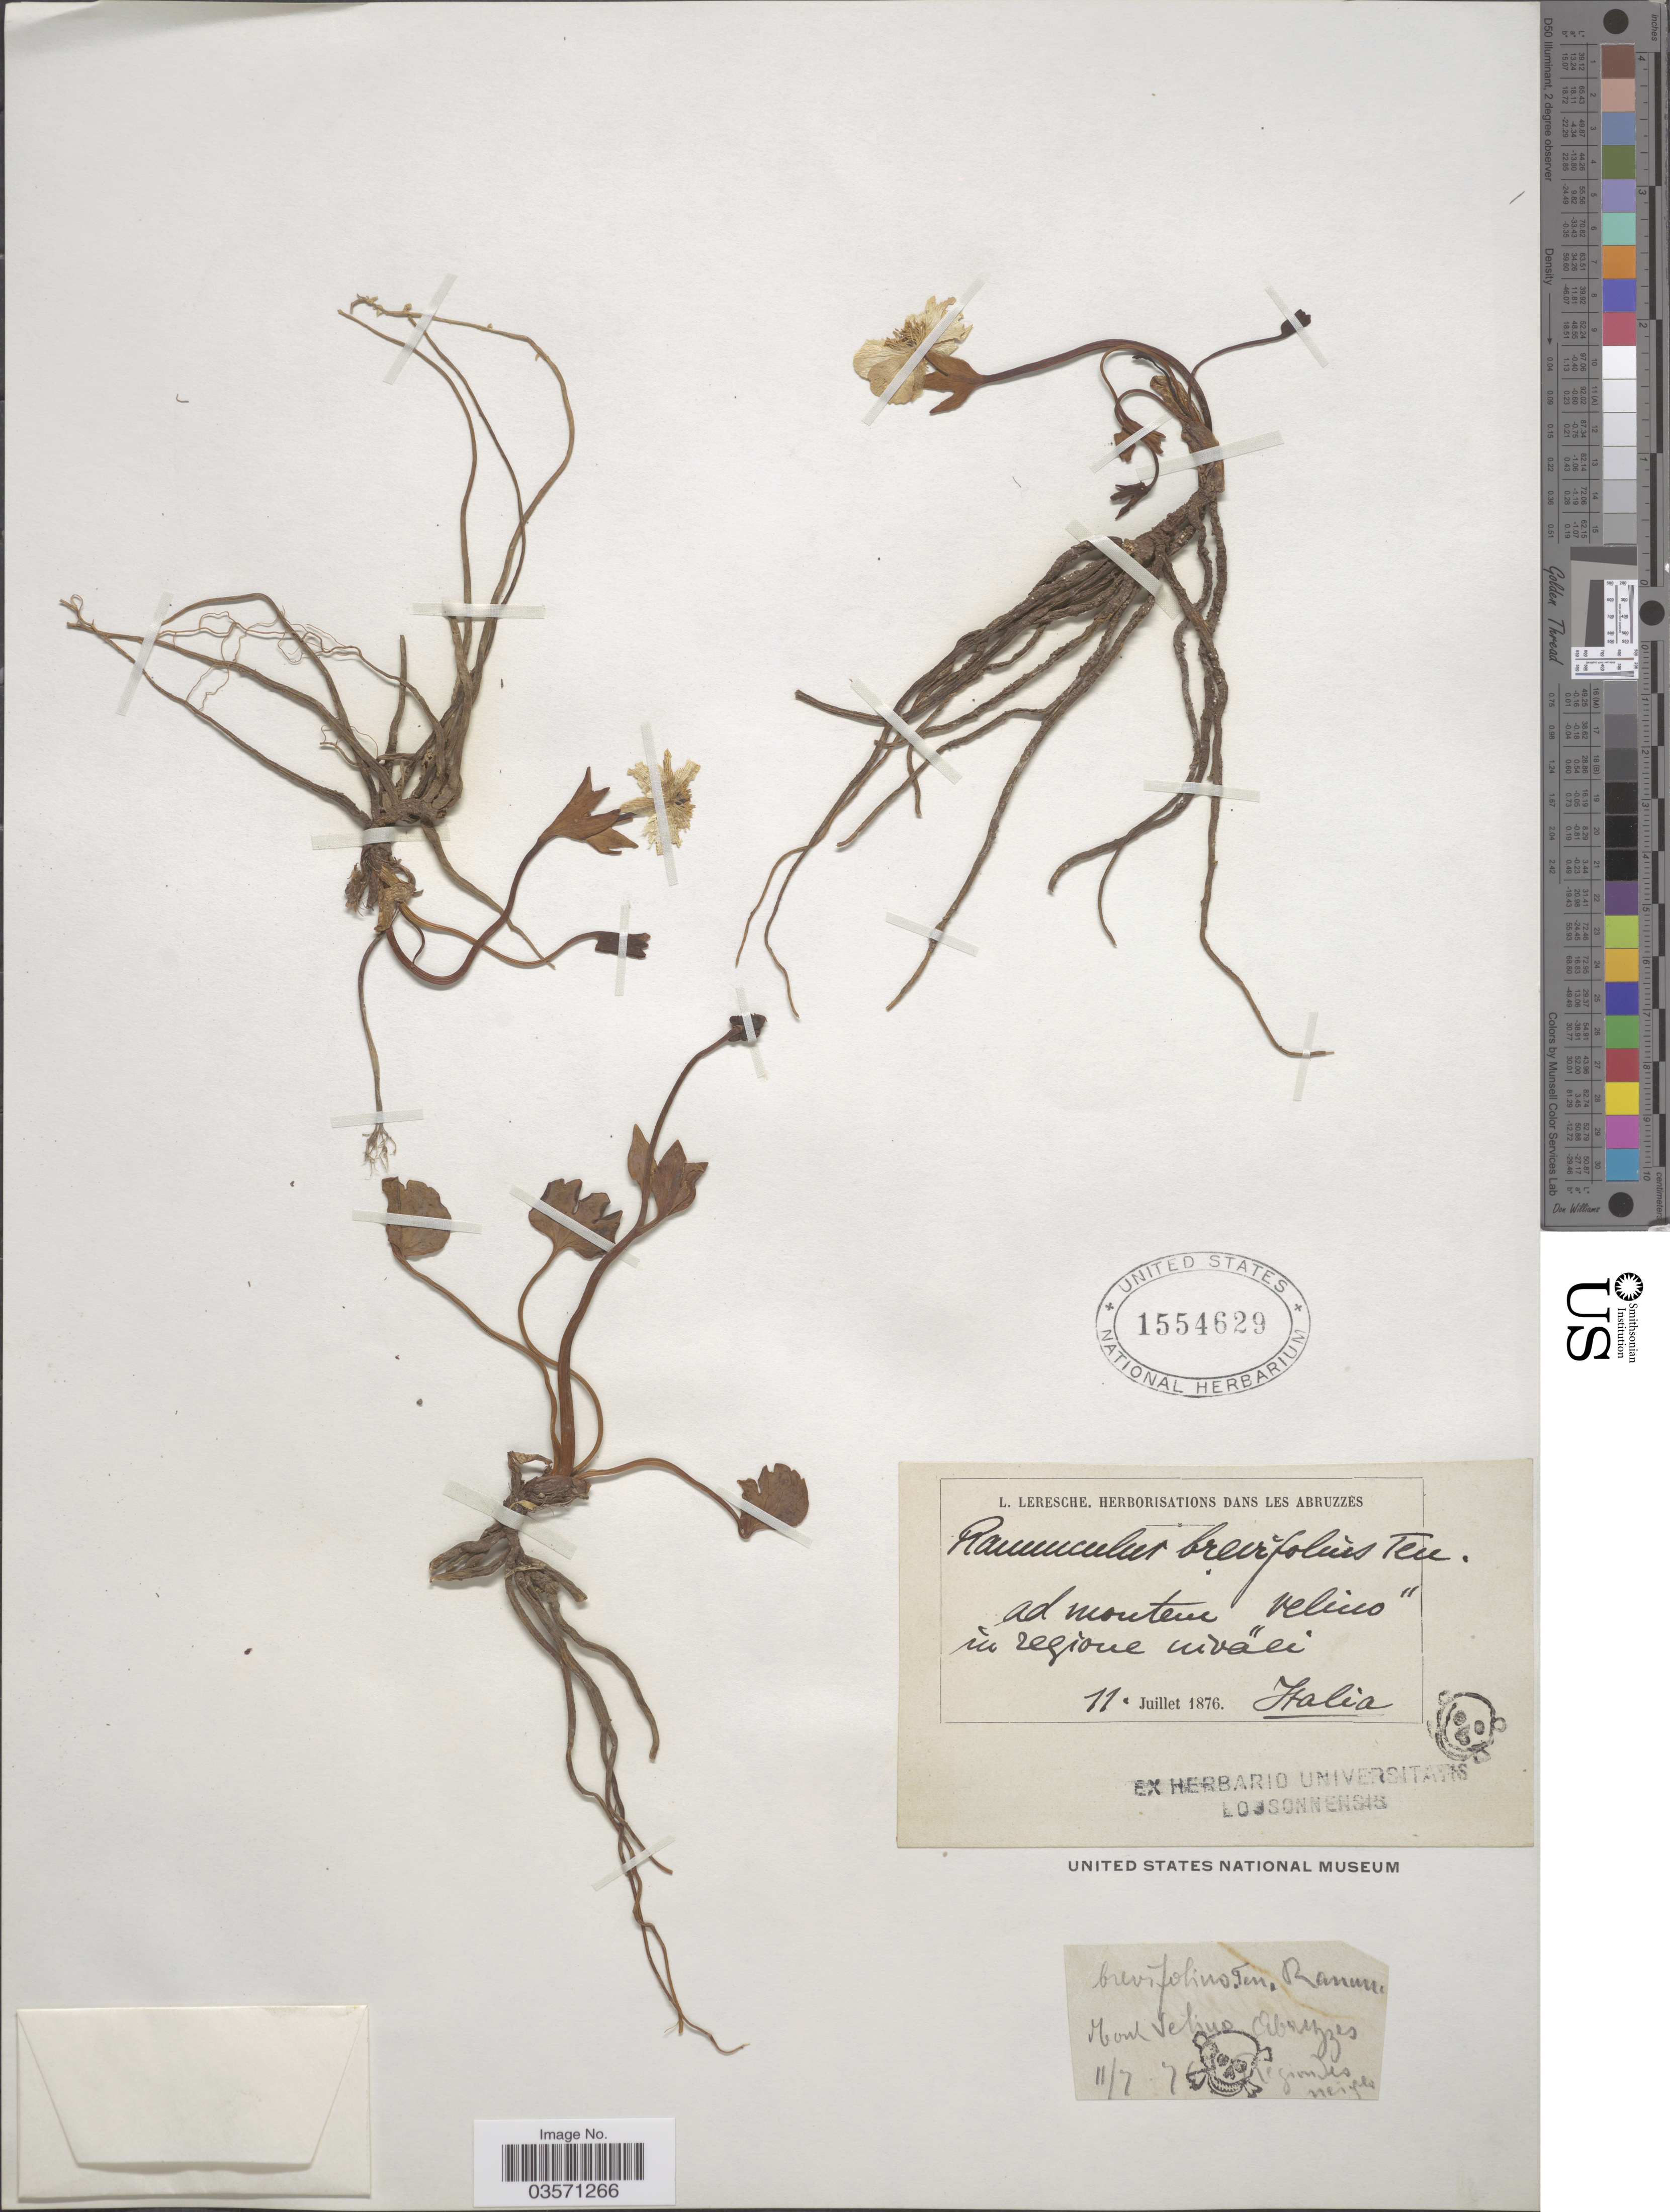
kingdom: Plantae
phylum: Tracheophyta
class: Magnoliopsida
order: Ranunculales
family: Ranunculaceae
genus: Ranunculus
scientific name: Ranunculus brevifolius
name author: Ten.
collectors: L. Leresche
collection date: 1876-07-11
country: Italy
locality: Ad montem "velino" in regione urvali. Mont Velino Abryzzes Regionales neiges.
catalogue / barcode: US 1554629